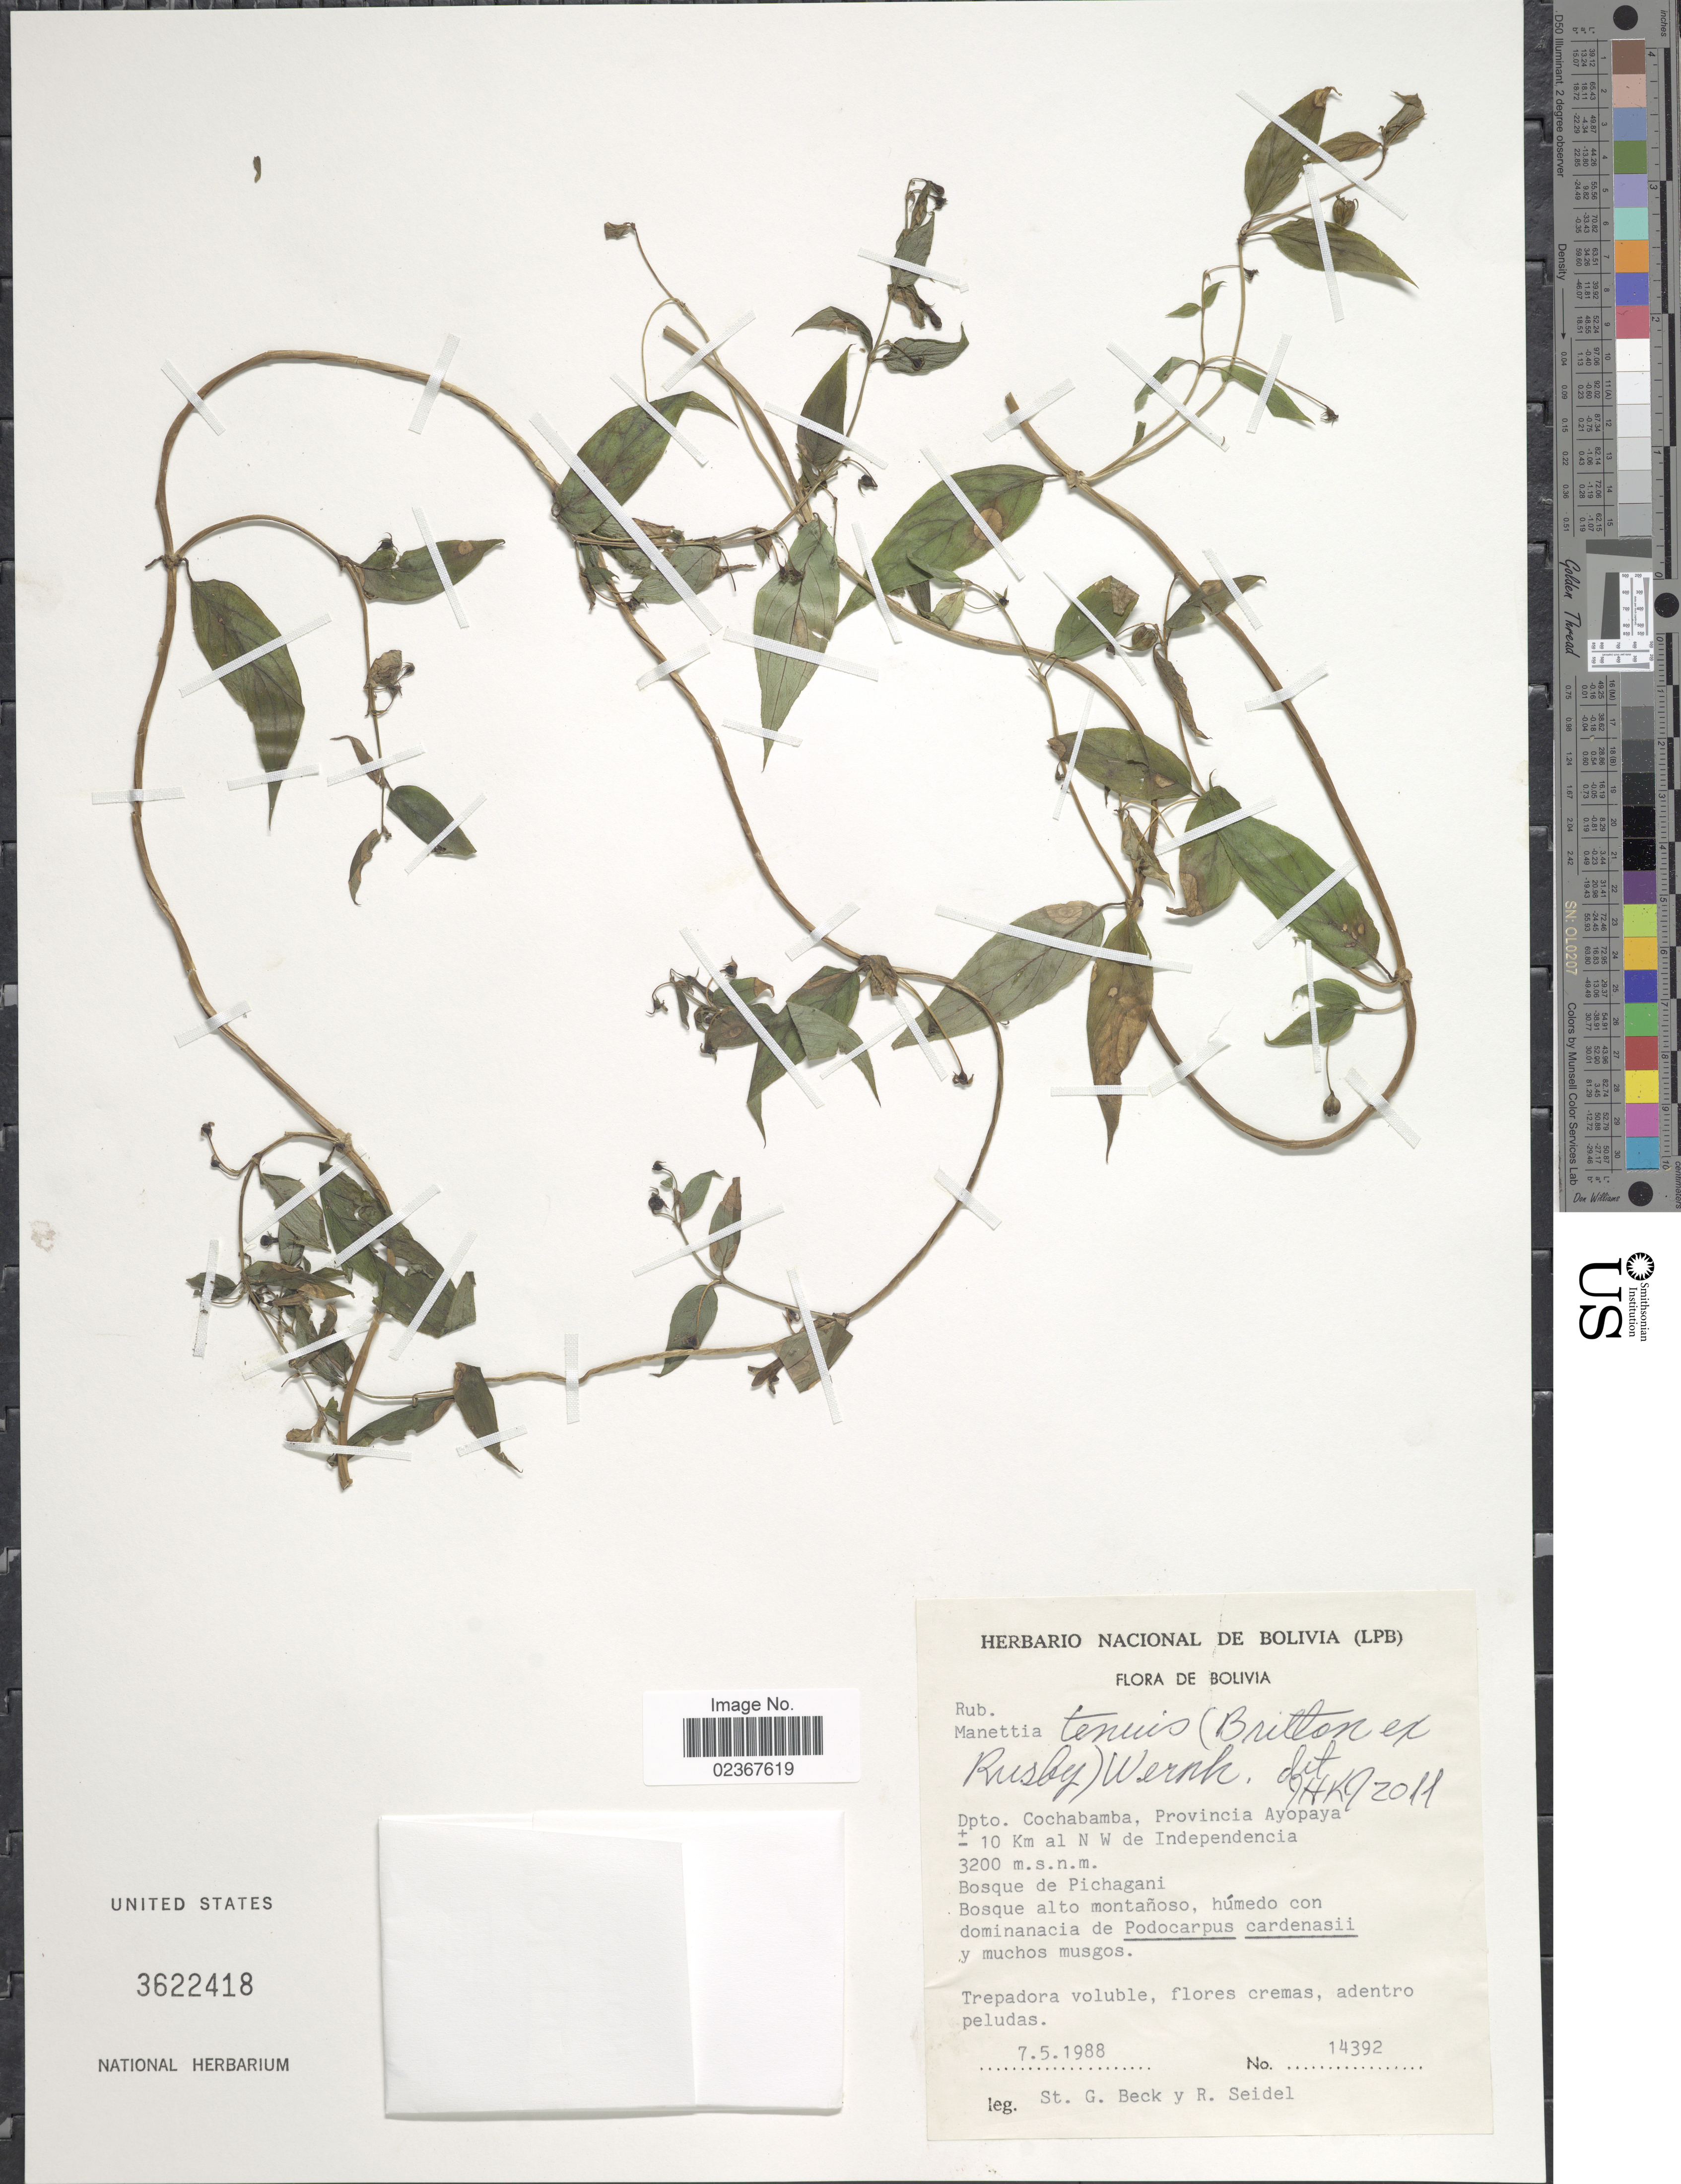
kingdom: Plantae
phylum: Tracheophyta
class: Magnoliopsida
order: Gentianales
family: Rubiaceae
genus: Manettia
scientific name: Manettia tenuis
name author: (Britton ex Rusby) Wernham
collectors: S. G. Beck & R. Seidel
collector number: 14392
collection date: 1988-05-07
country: Bolivia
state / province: Cochabamba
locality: Dpto. Cochabamba, Provincia Ayopaya ± 10 Km al N W de Independencia, Bosque de Pichagani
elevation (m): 3200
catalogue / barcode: US 3622418